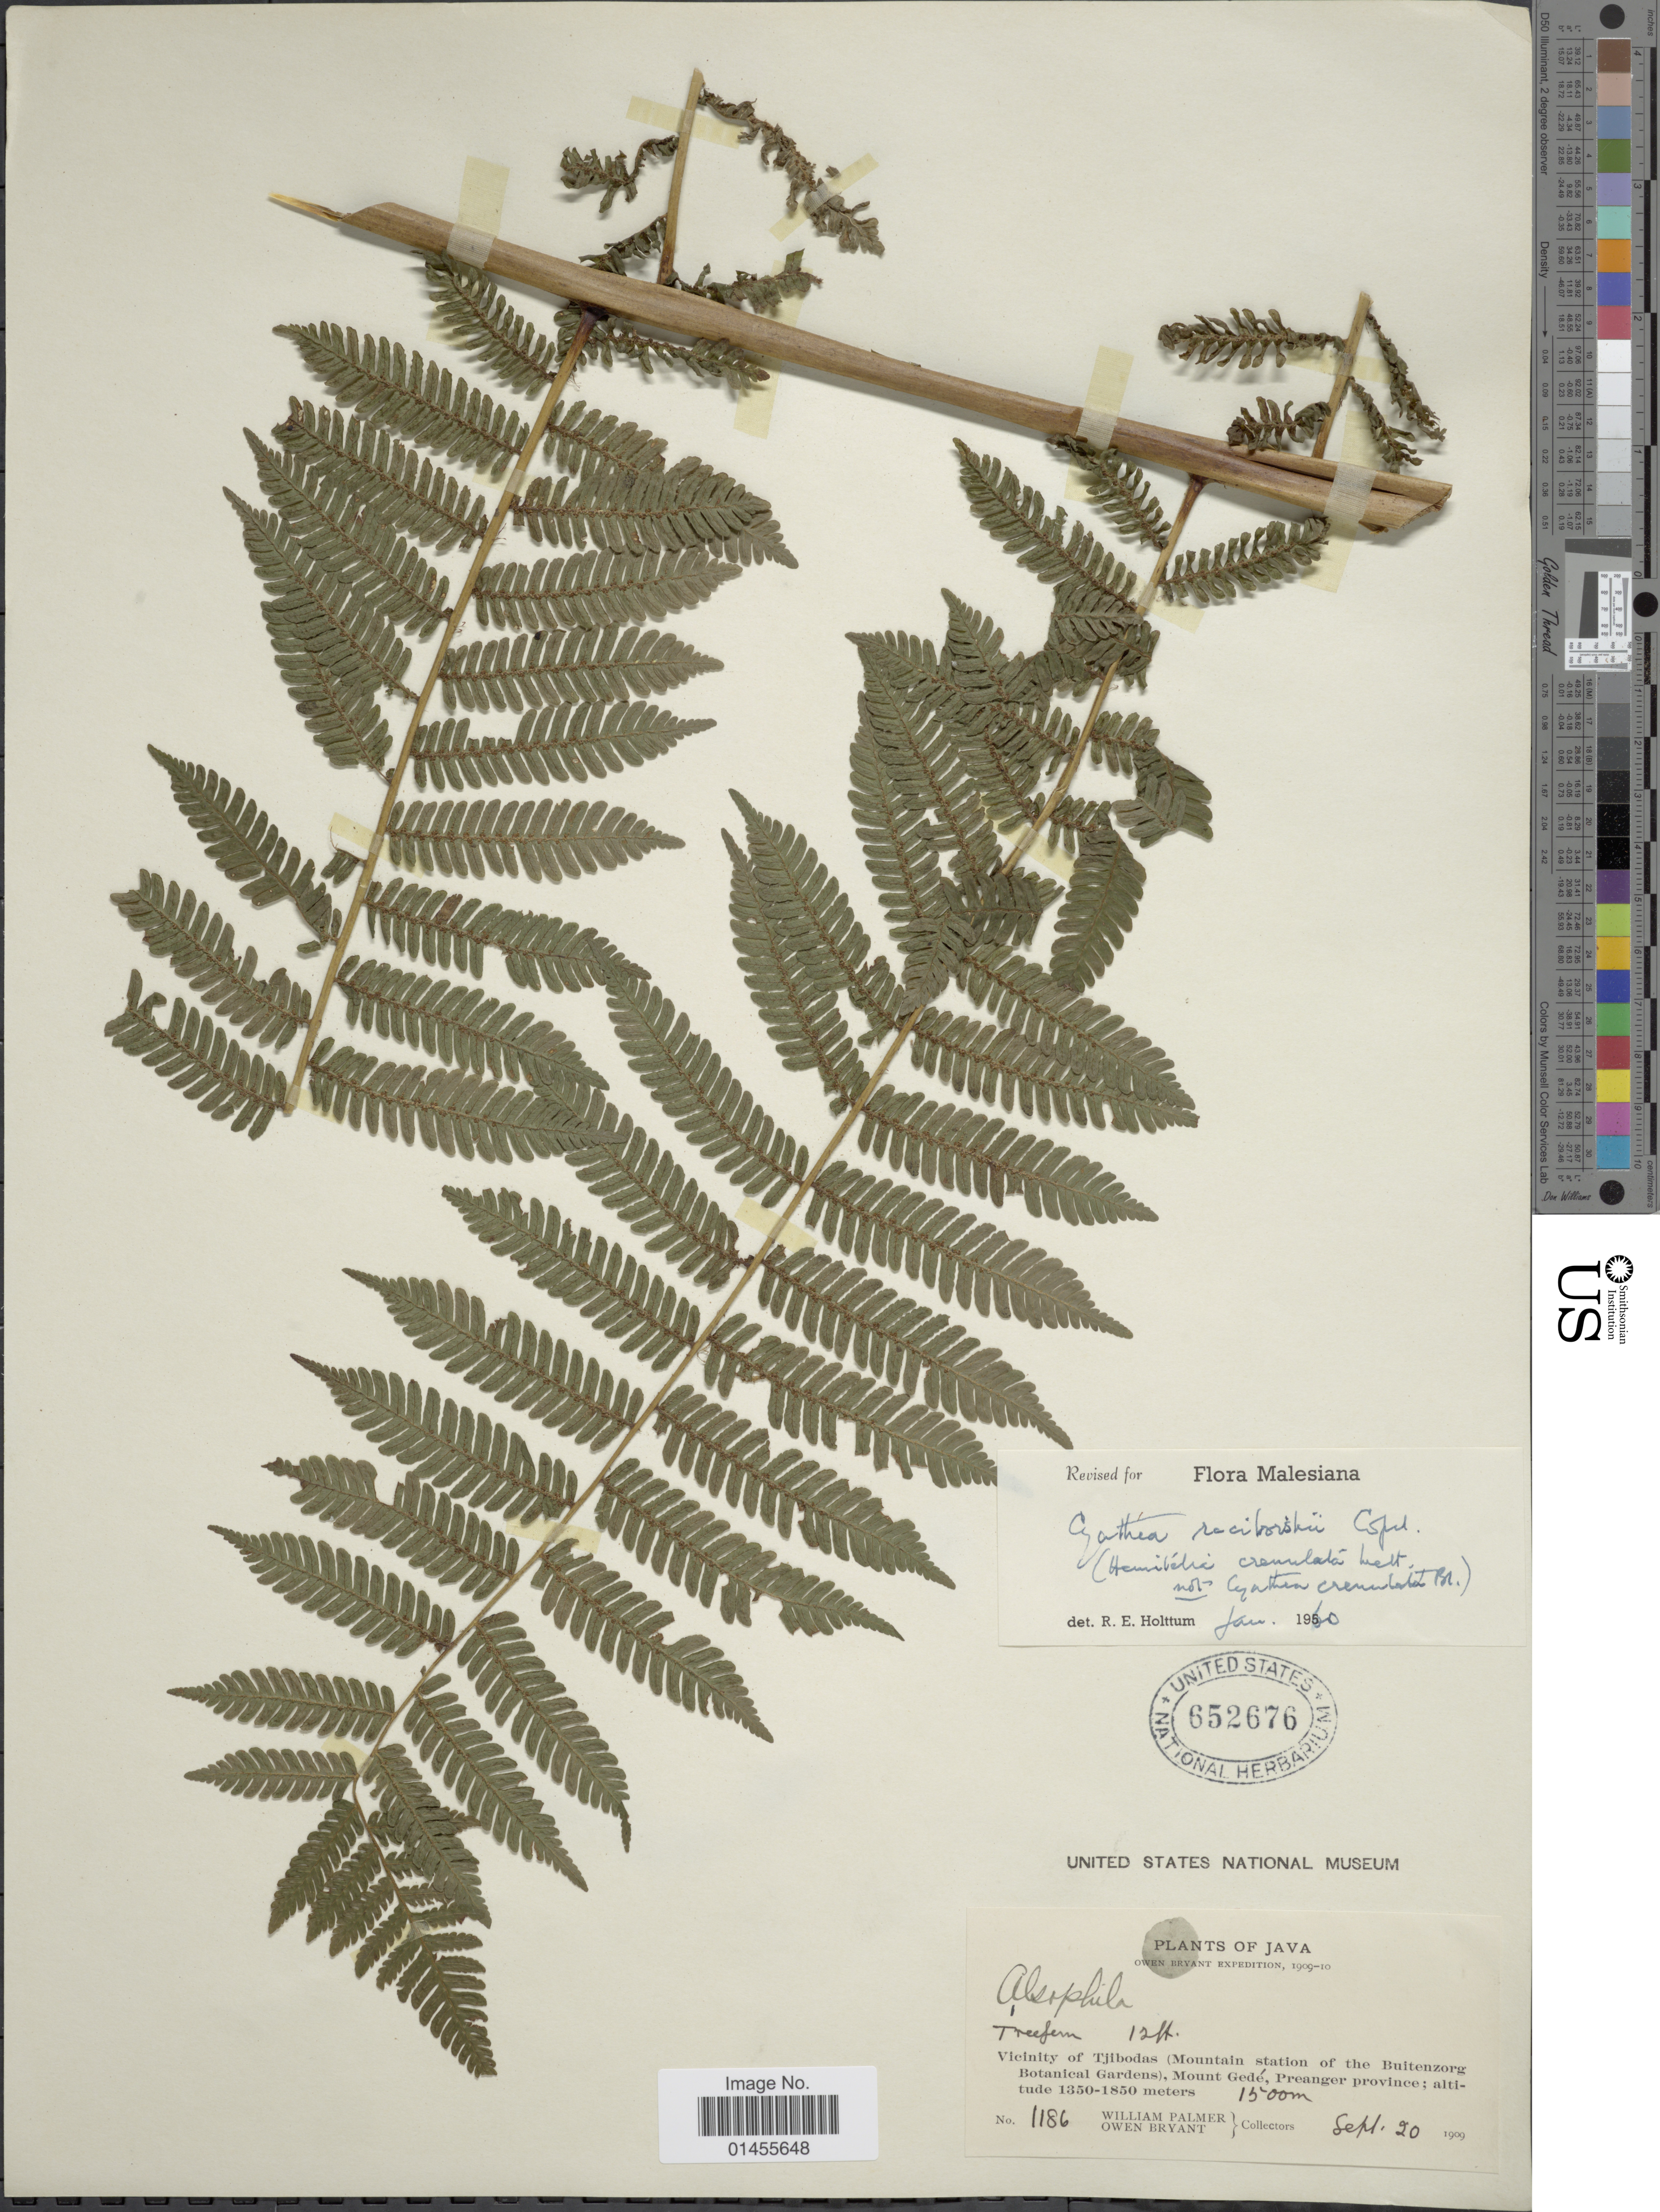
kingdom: Plantae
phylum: Tracheophyta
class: Polypodiopsida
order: Cyatheales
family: Cyatheaceae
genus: Alsophila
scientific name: Alsophila polycarpa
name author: (Jungh.) R.M. Tryon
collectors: W. Palmer & O. Bryant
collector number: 1186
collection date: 1909-09-20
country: Indonesia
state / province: Java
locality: Vicinity of Tjibodas (Mountain station of the Buitenzorg Botanical Gardens), Mount Gede, Preanger Province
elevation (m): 1500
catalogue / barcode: US 652676